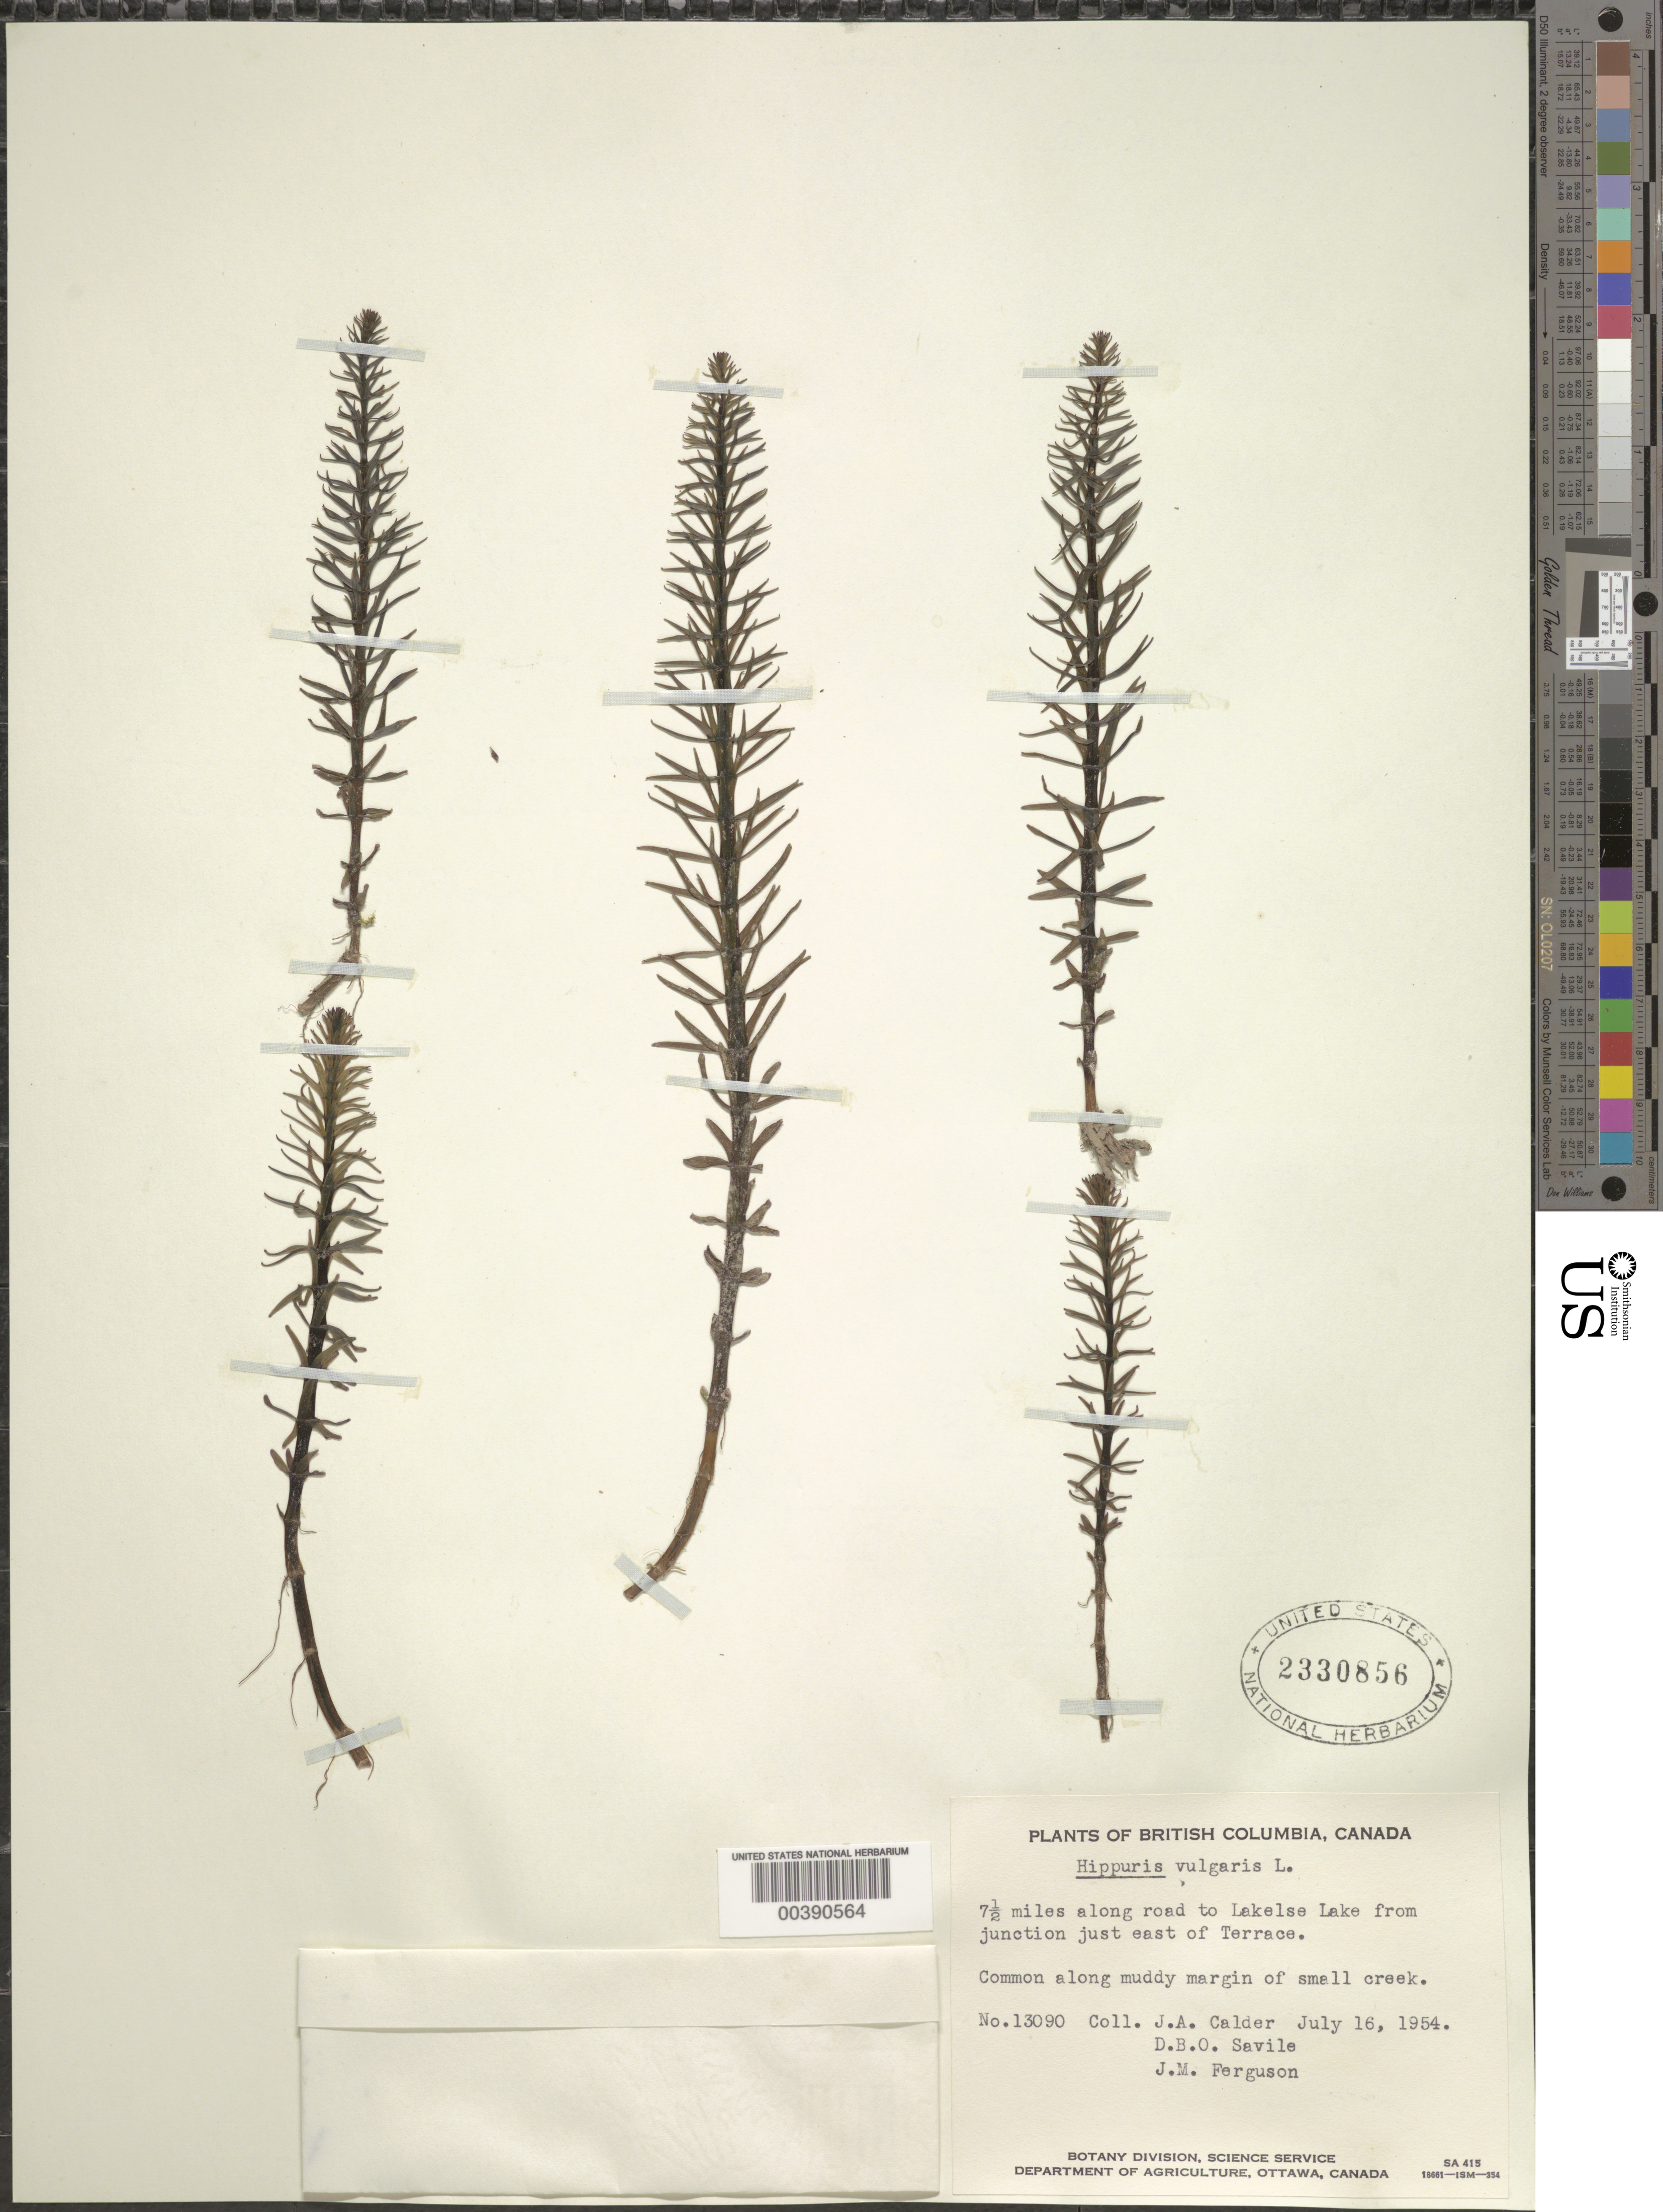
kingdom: Plantae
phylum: Tracheophyta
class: Magnoliopsida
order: Lamiales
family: Plantaginaceae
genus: Hippuris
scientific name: Hippuris vulgaris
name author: L.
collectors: J. A. Calder, D. Savile & J. M. Ferguson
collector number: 13090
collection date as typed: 16 Jul 1954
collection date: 1954-07-16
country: Canada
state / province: British Columbia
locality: Road to lakesle lake, e of terrace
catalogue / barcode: US 2330856